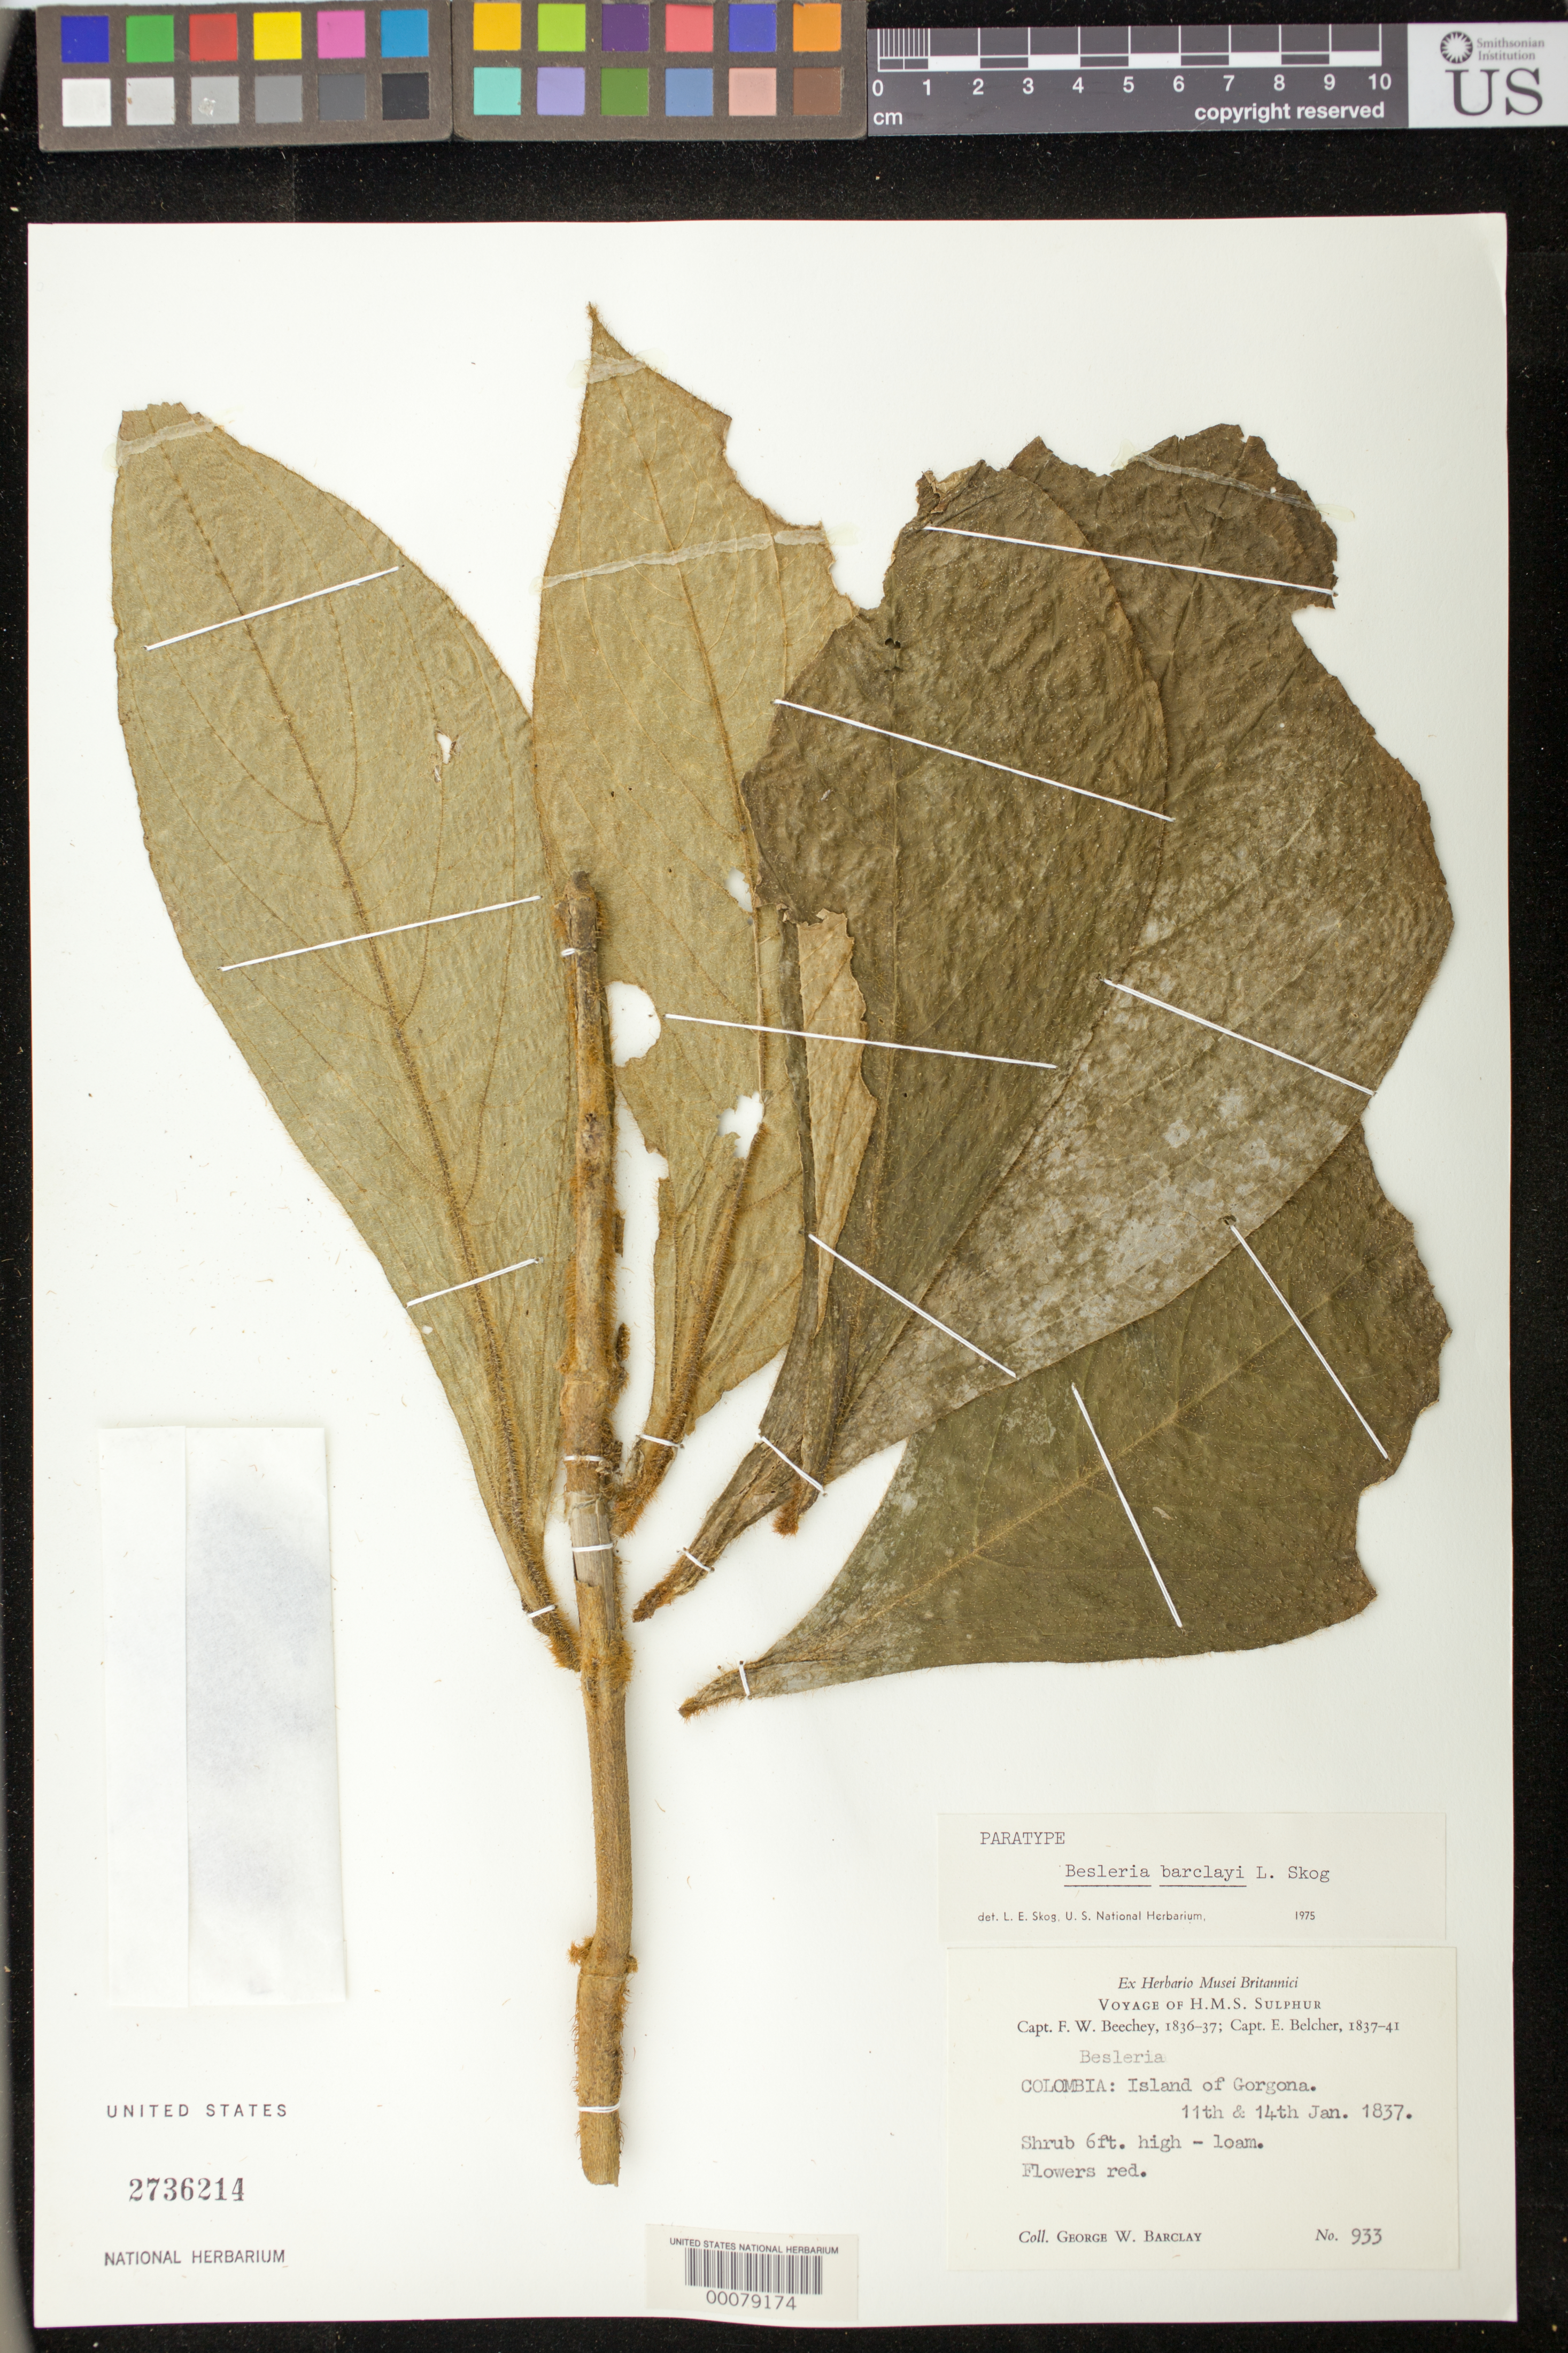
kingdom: Plantae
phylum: Tracheophyta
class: Magnoliopsida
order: Lamiales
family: Gesneriaceae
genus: Besleria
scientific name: Besleria barclayi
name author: L.E. Skog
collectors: G. W. Barclay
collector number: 933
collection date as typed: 11-14 Jan 1837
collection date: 1837-01-11/1837-01-14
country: Colombia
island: Island of Gorgona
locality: Island of Gorgona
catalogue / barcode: US 2736214